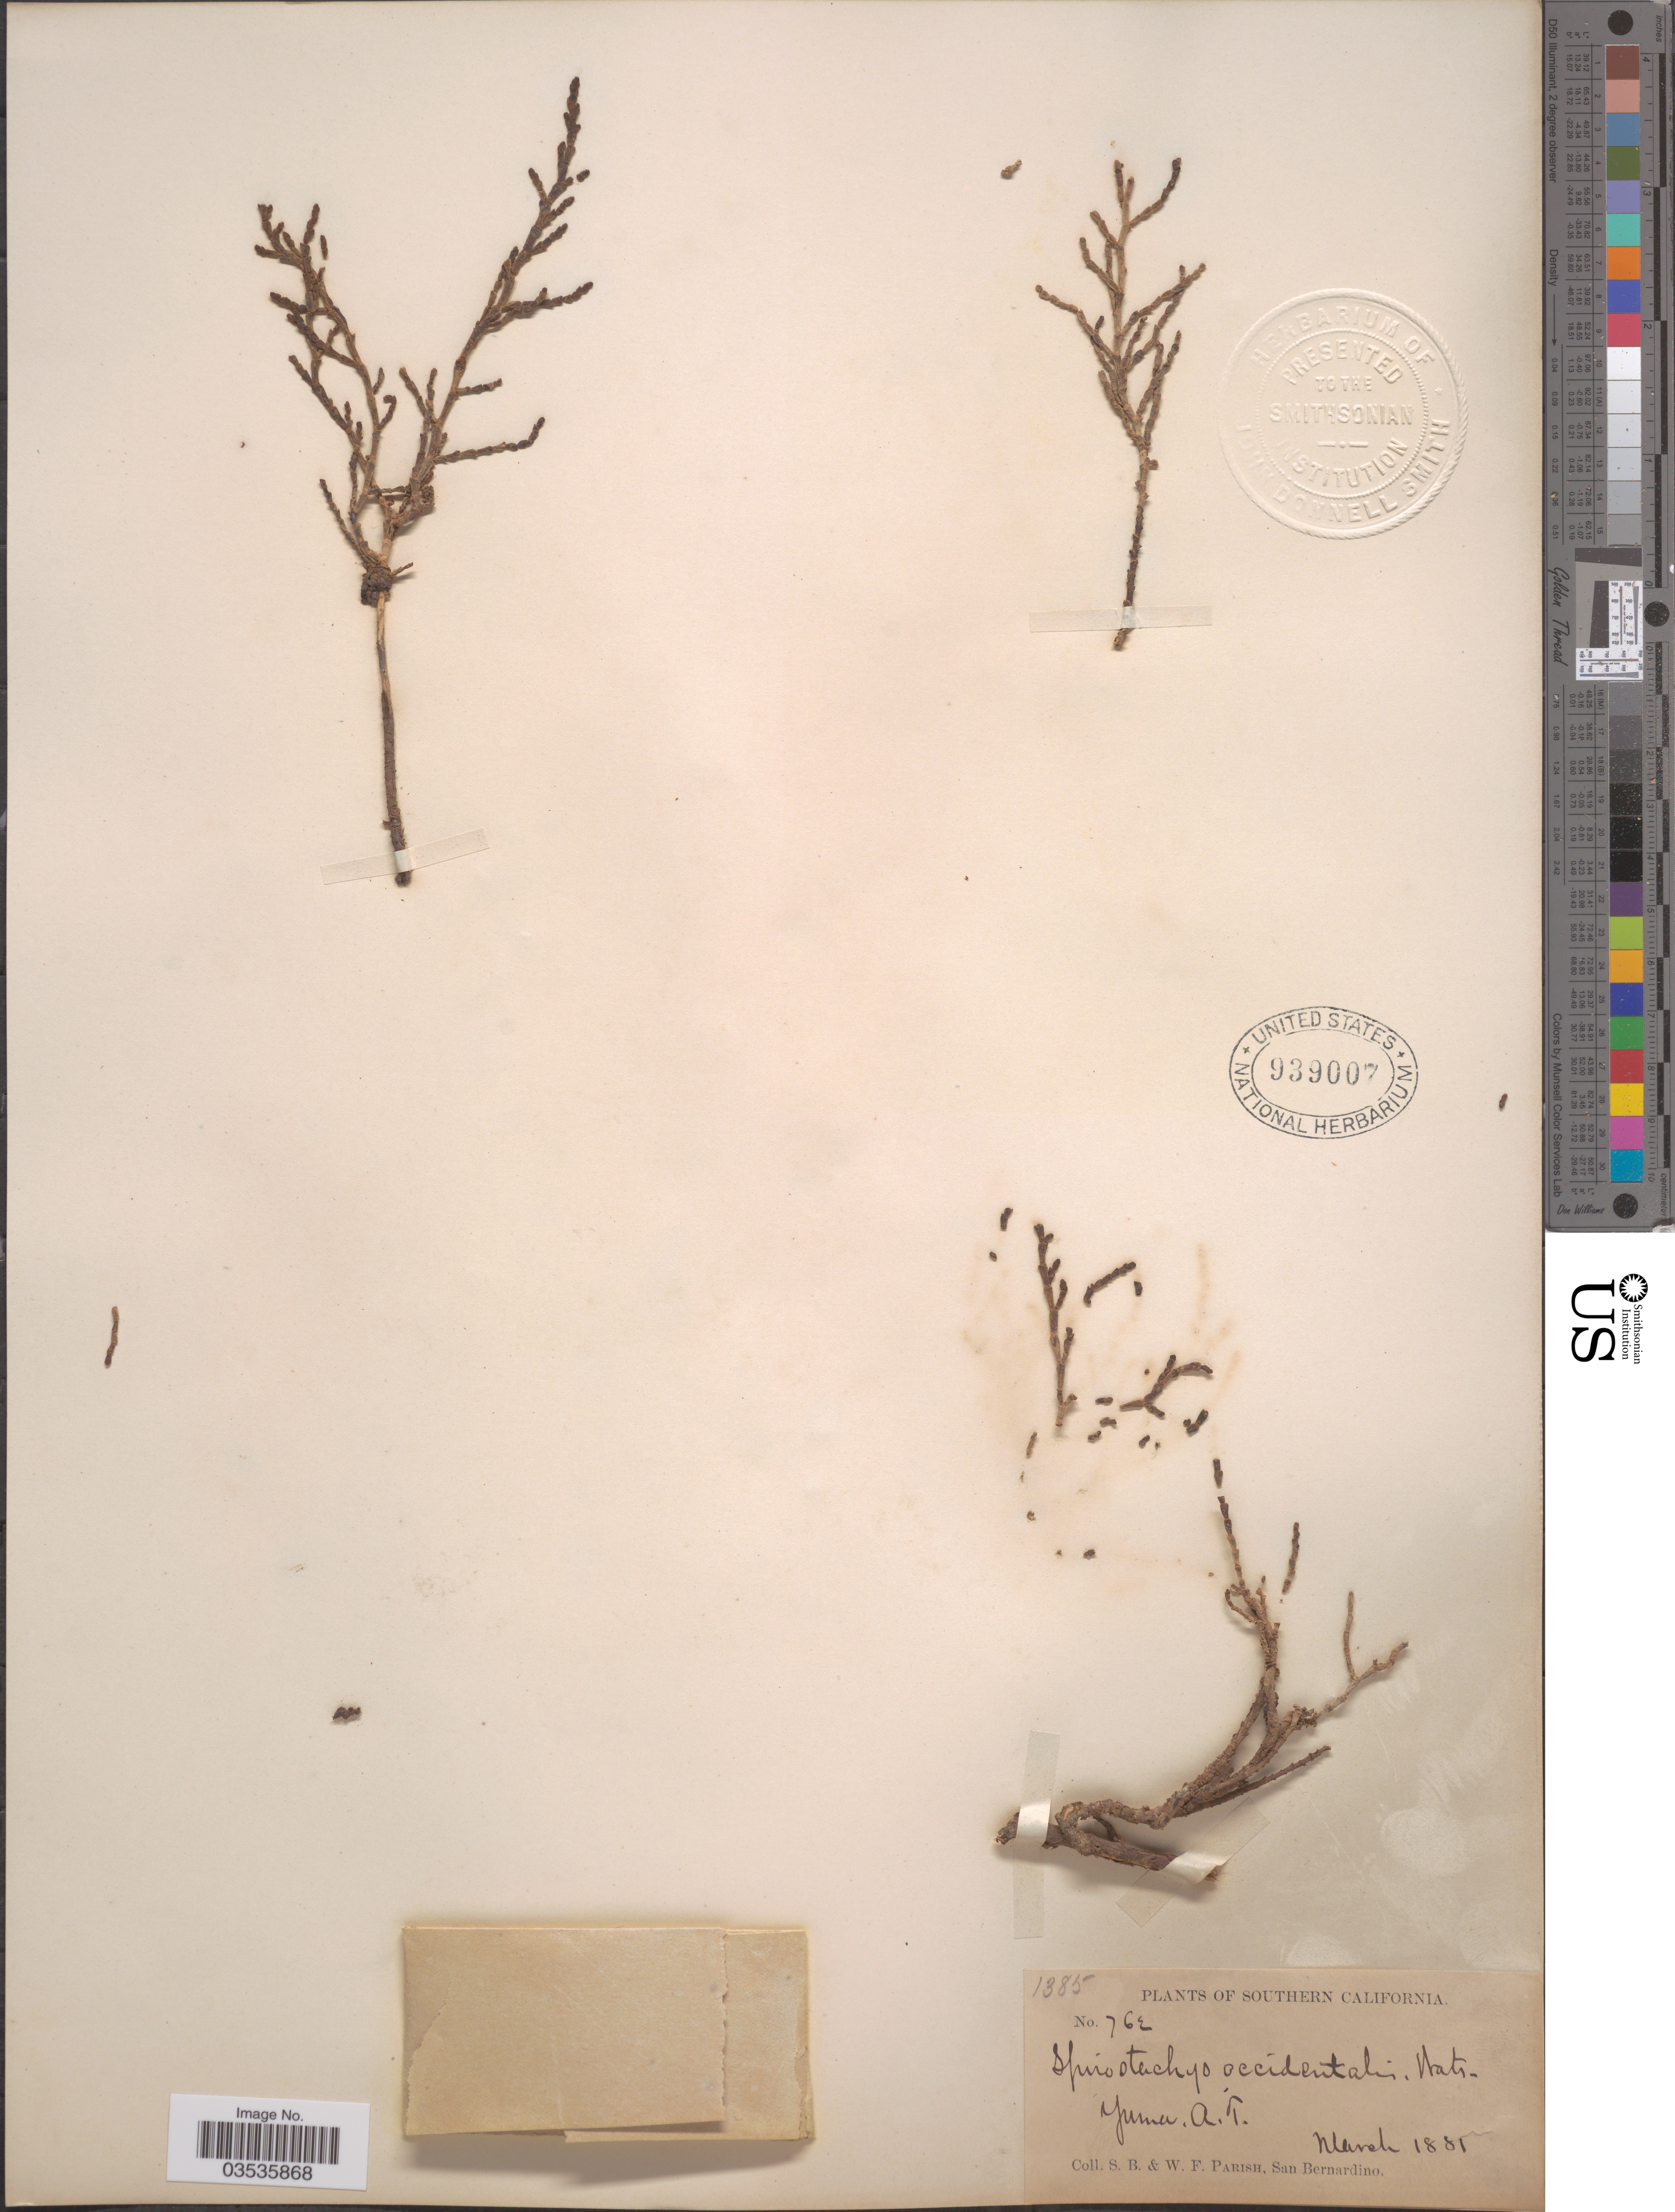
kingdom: Plantae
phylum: Tracheophyta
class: Magnoliopsida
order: Caryophyllales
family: Amaranthaceae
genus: Allenrolfea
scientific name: Allenrolfea occidentalis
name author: (S. Watson) Kuntze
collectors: S. B. Parish & W. F. Parish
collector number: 763/1385?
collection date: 1881-03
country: United States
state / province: Arizona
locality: Yuma, A. T.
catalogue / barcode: US 939007